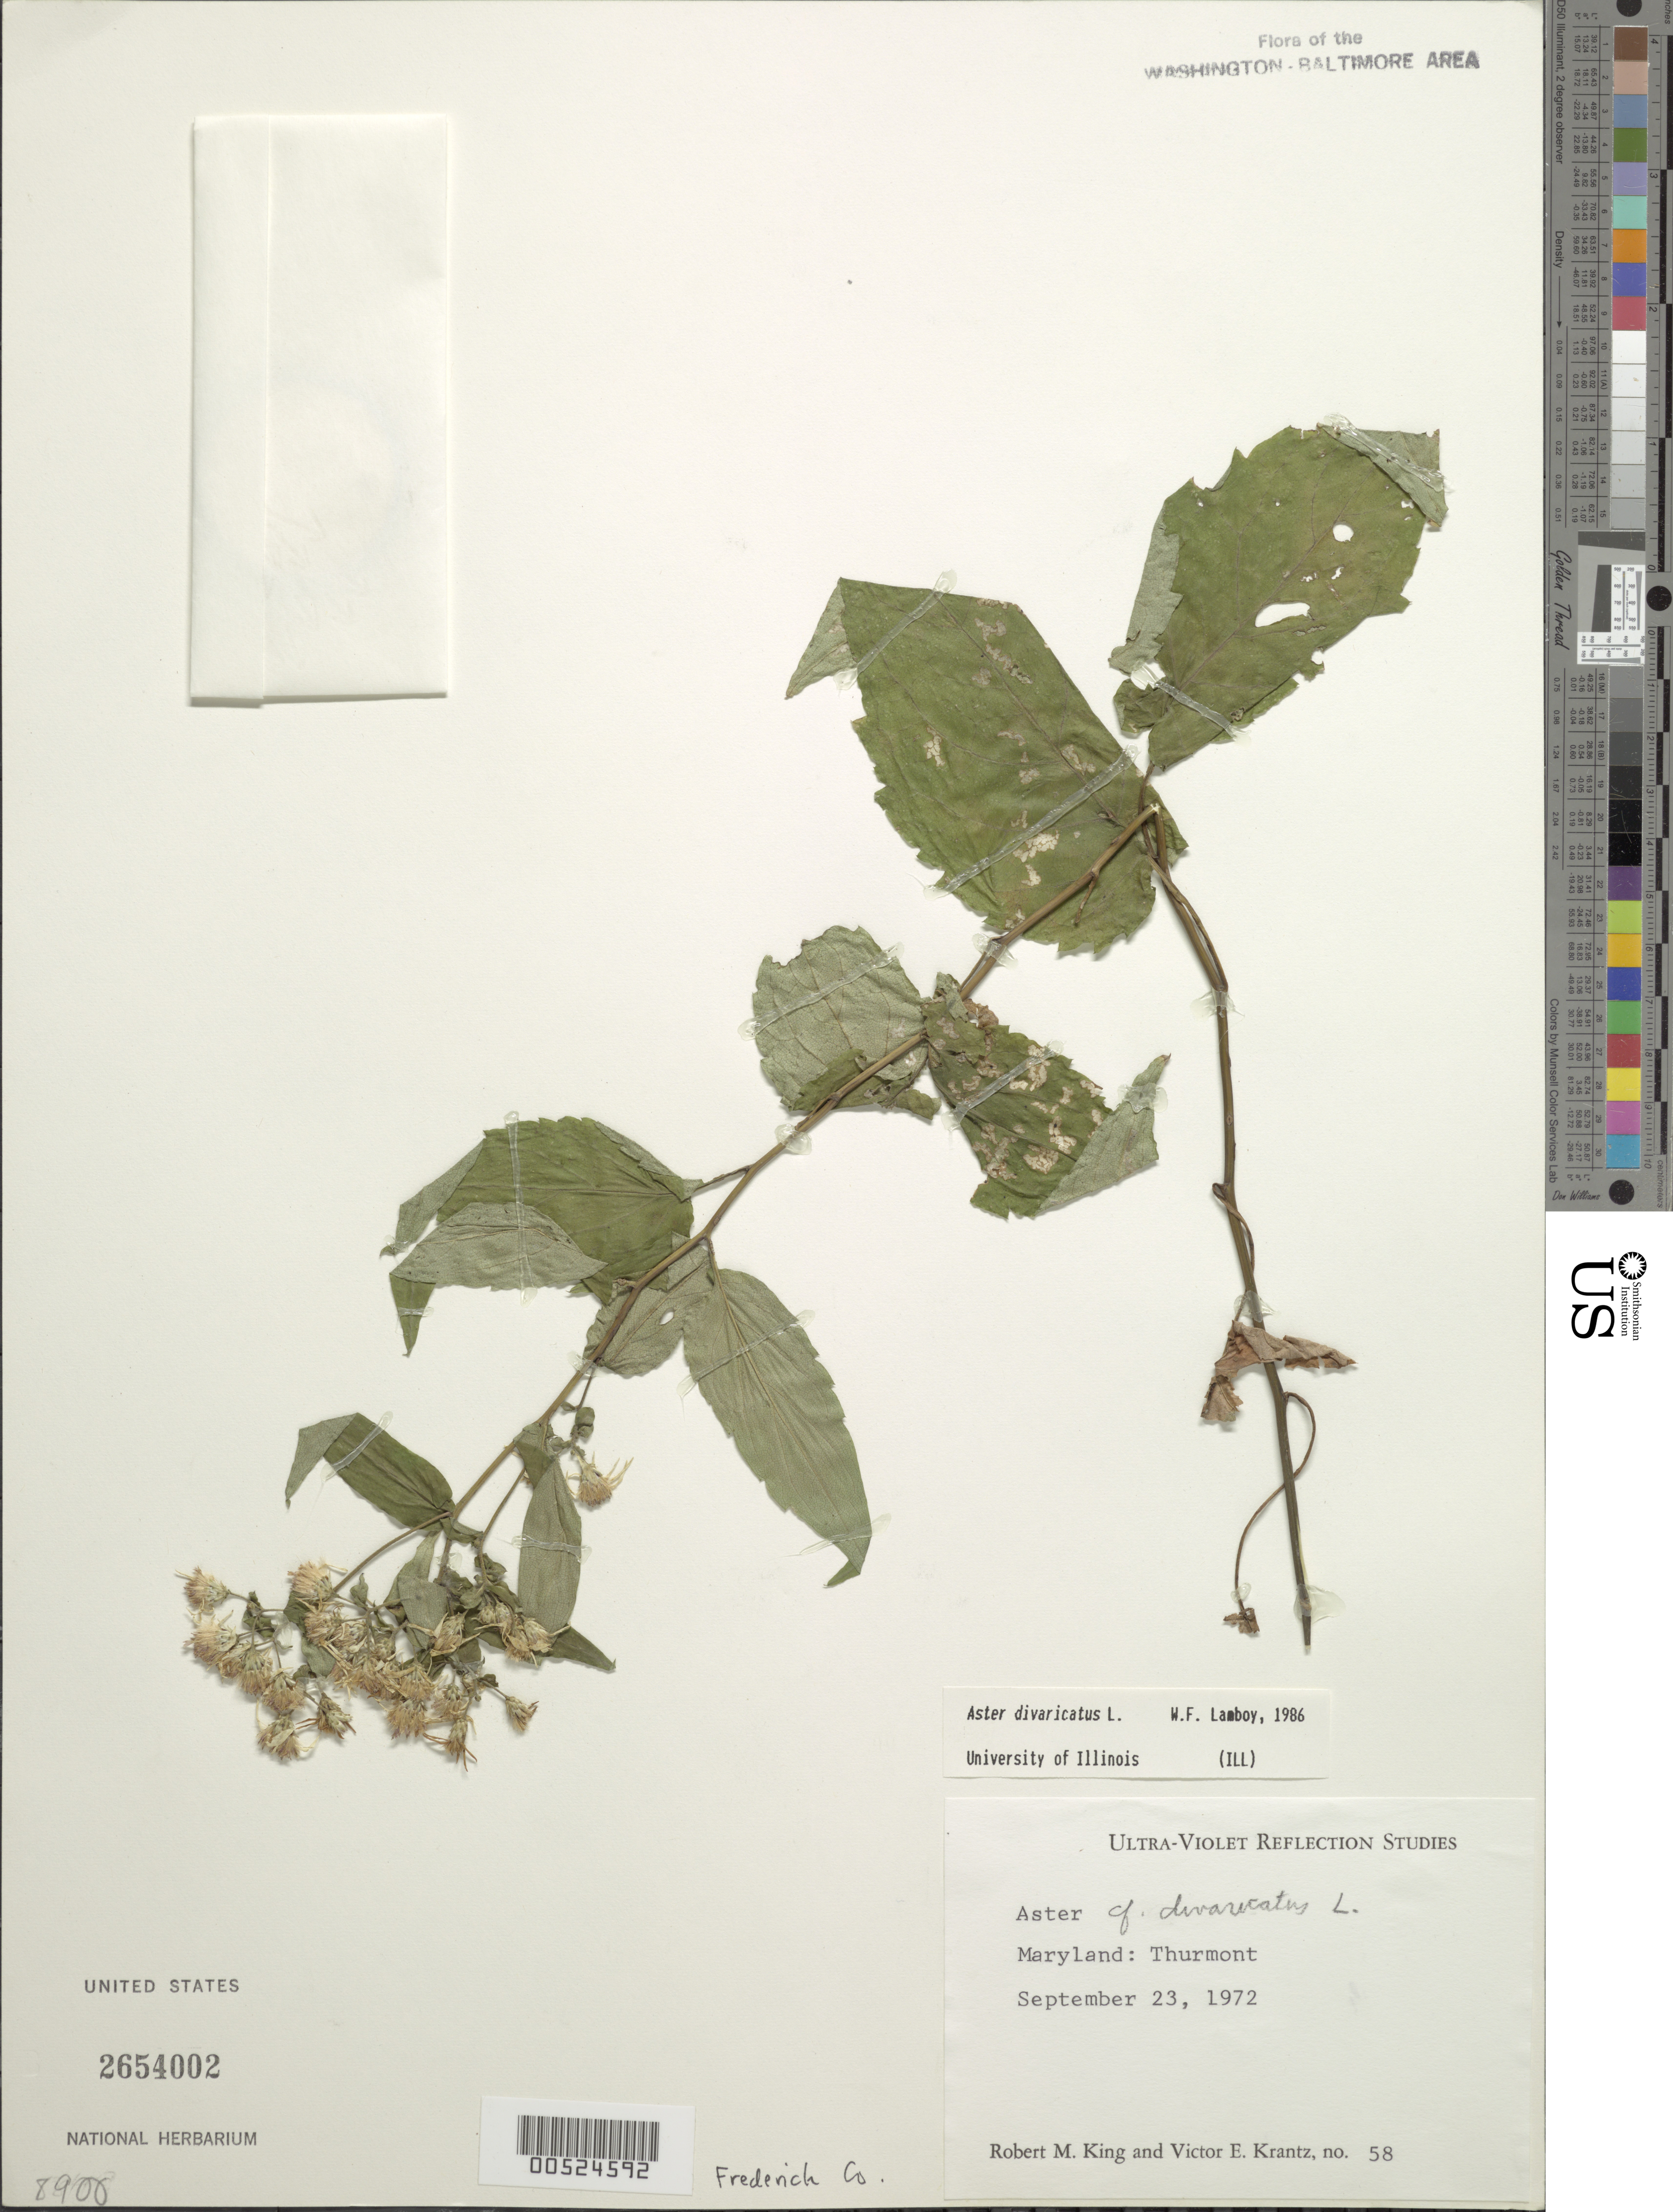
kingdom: Plantae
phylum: Tracheophyta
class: Magnoliopsida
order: Asterales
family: Asteraceae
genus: Eurybia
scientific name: Eurybia divaricata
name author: (L.) G.L. Nesom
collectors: R. M. King & V. Krantz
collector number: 58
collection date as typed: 23 Sep 1972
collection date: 1972-09-23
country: United States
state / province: Maryland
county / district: Frederick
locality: Thurmont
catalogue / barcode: US 2654002